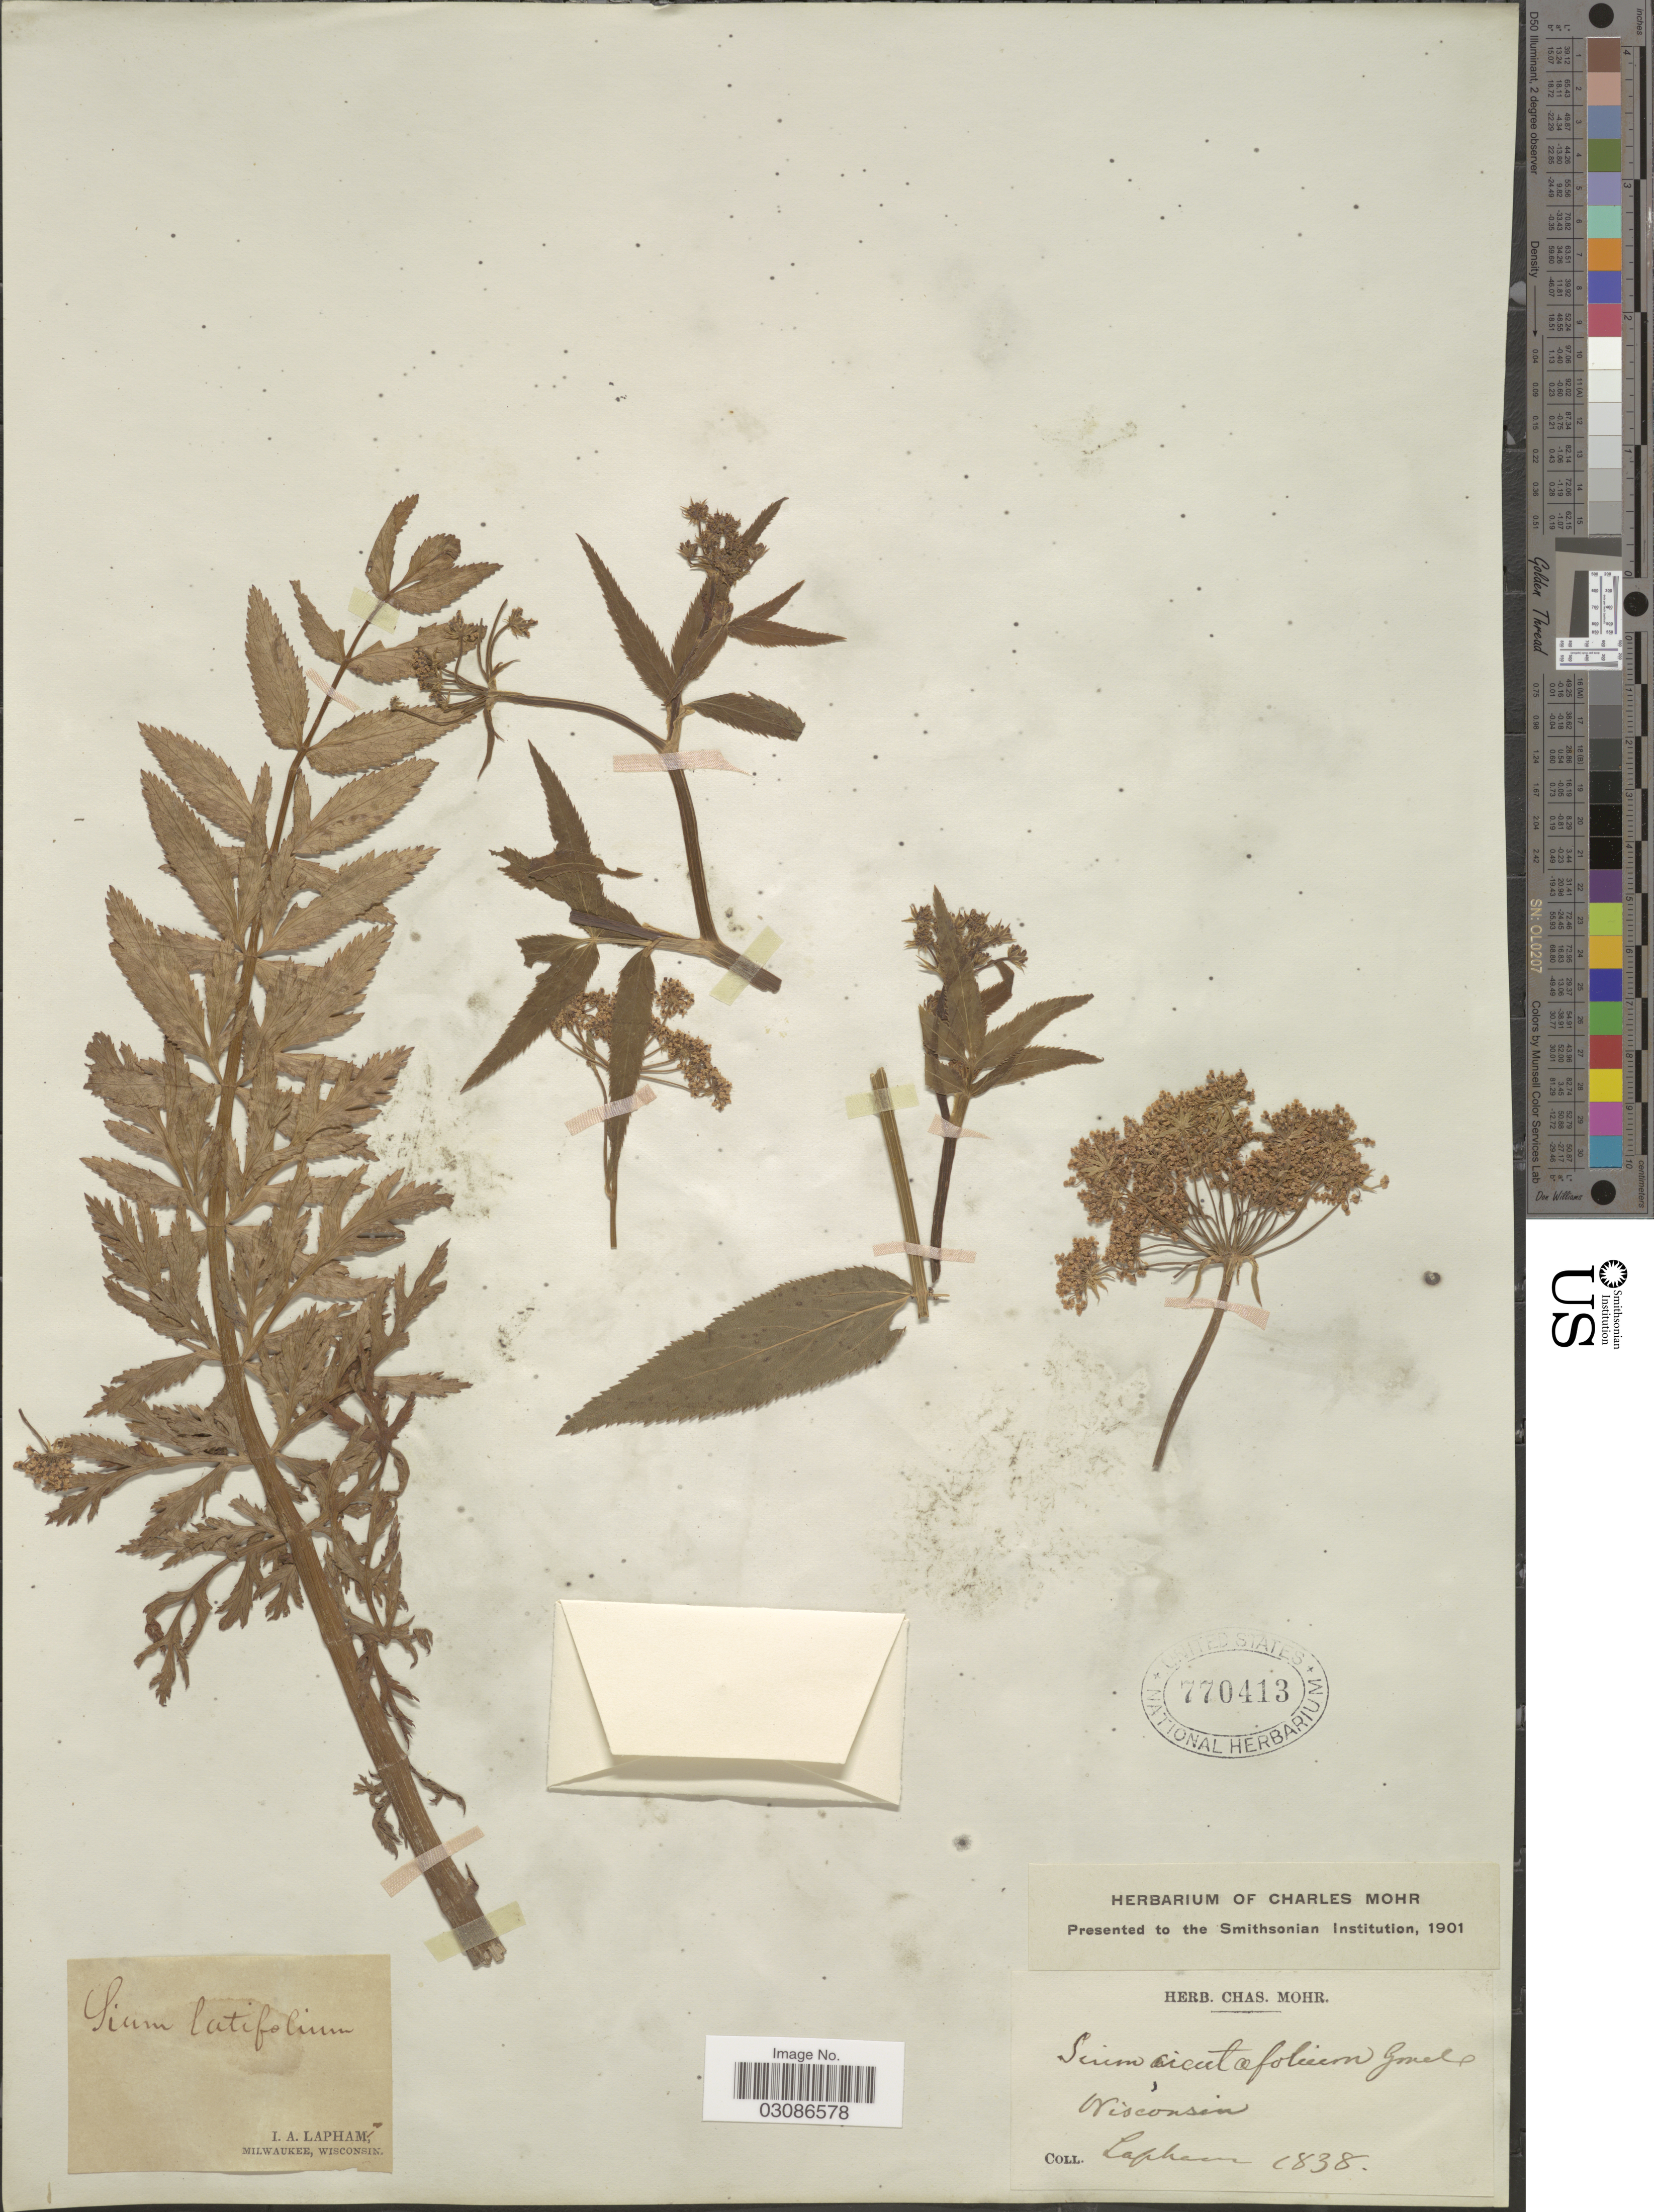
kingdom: Plantae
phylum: Tracheophyta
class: Magnoliopsida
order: Apiales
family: Apiaceae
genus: Sium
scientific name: Sium suave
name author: Walter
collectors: I. Lapham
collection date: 1838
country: United States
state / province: Wisconsin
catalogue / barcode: US 770413